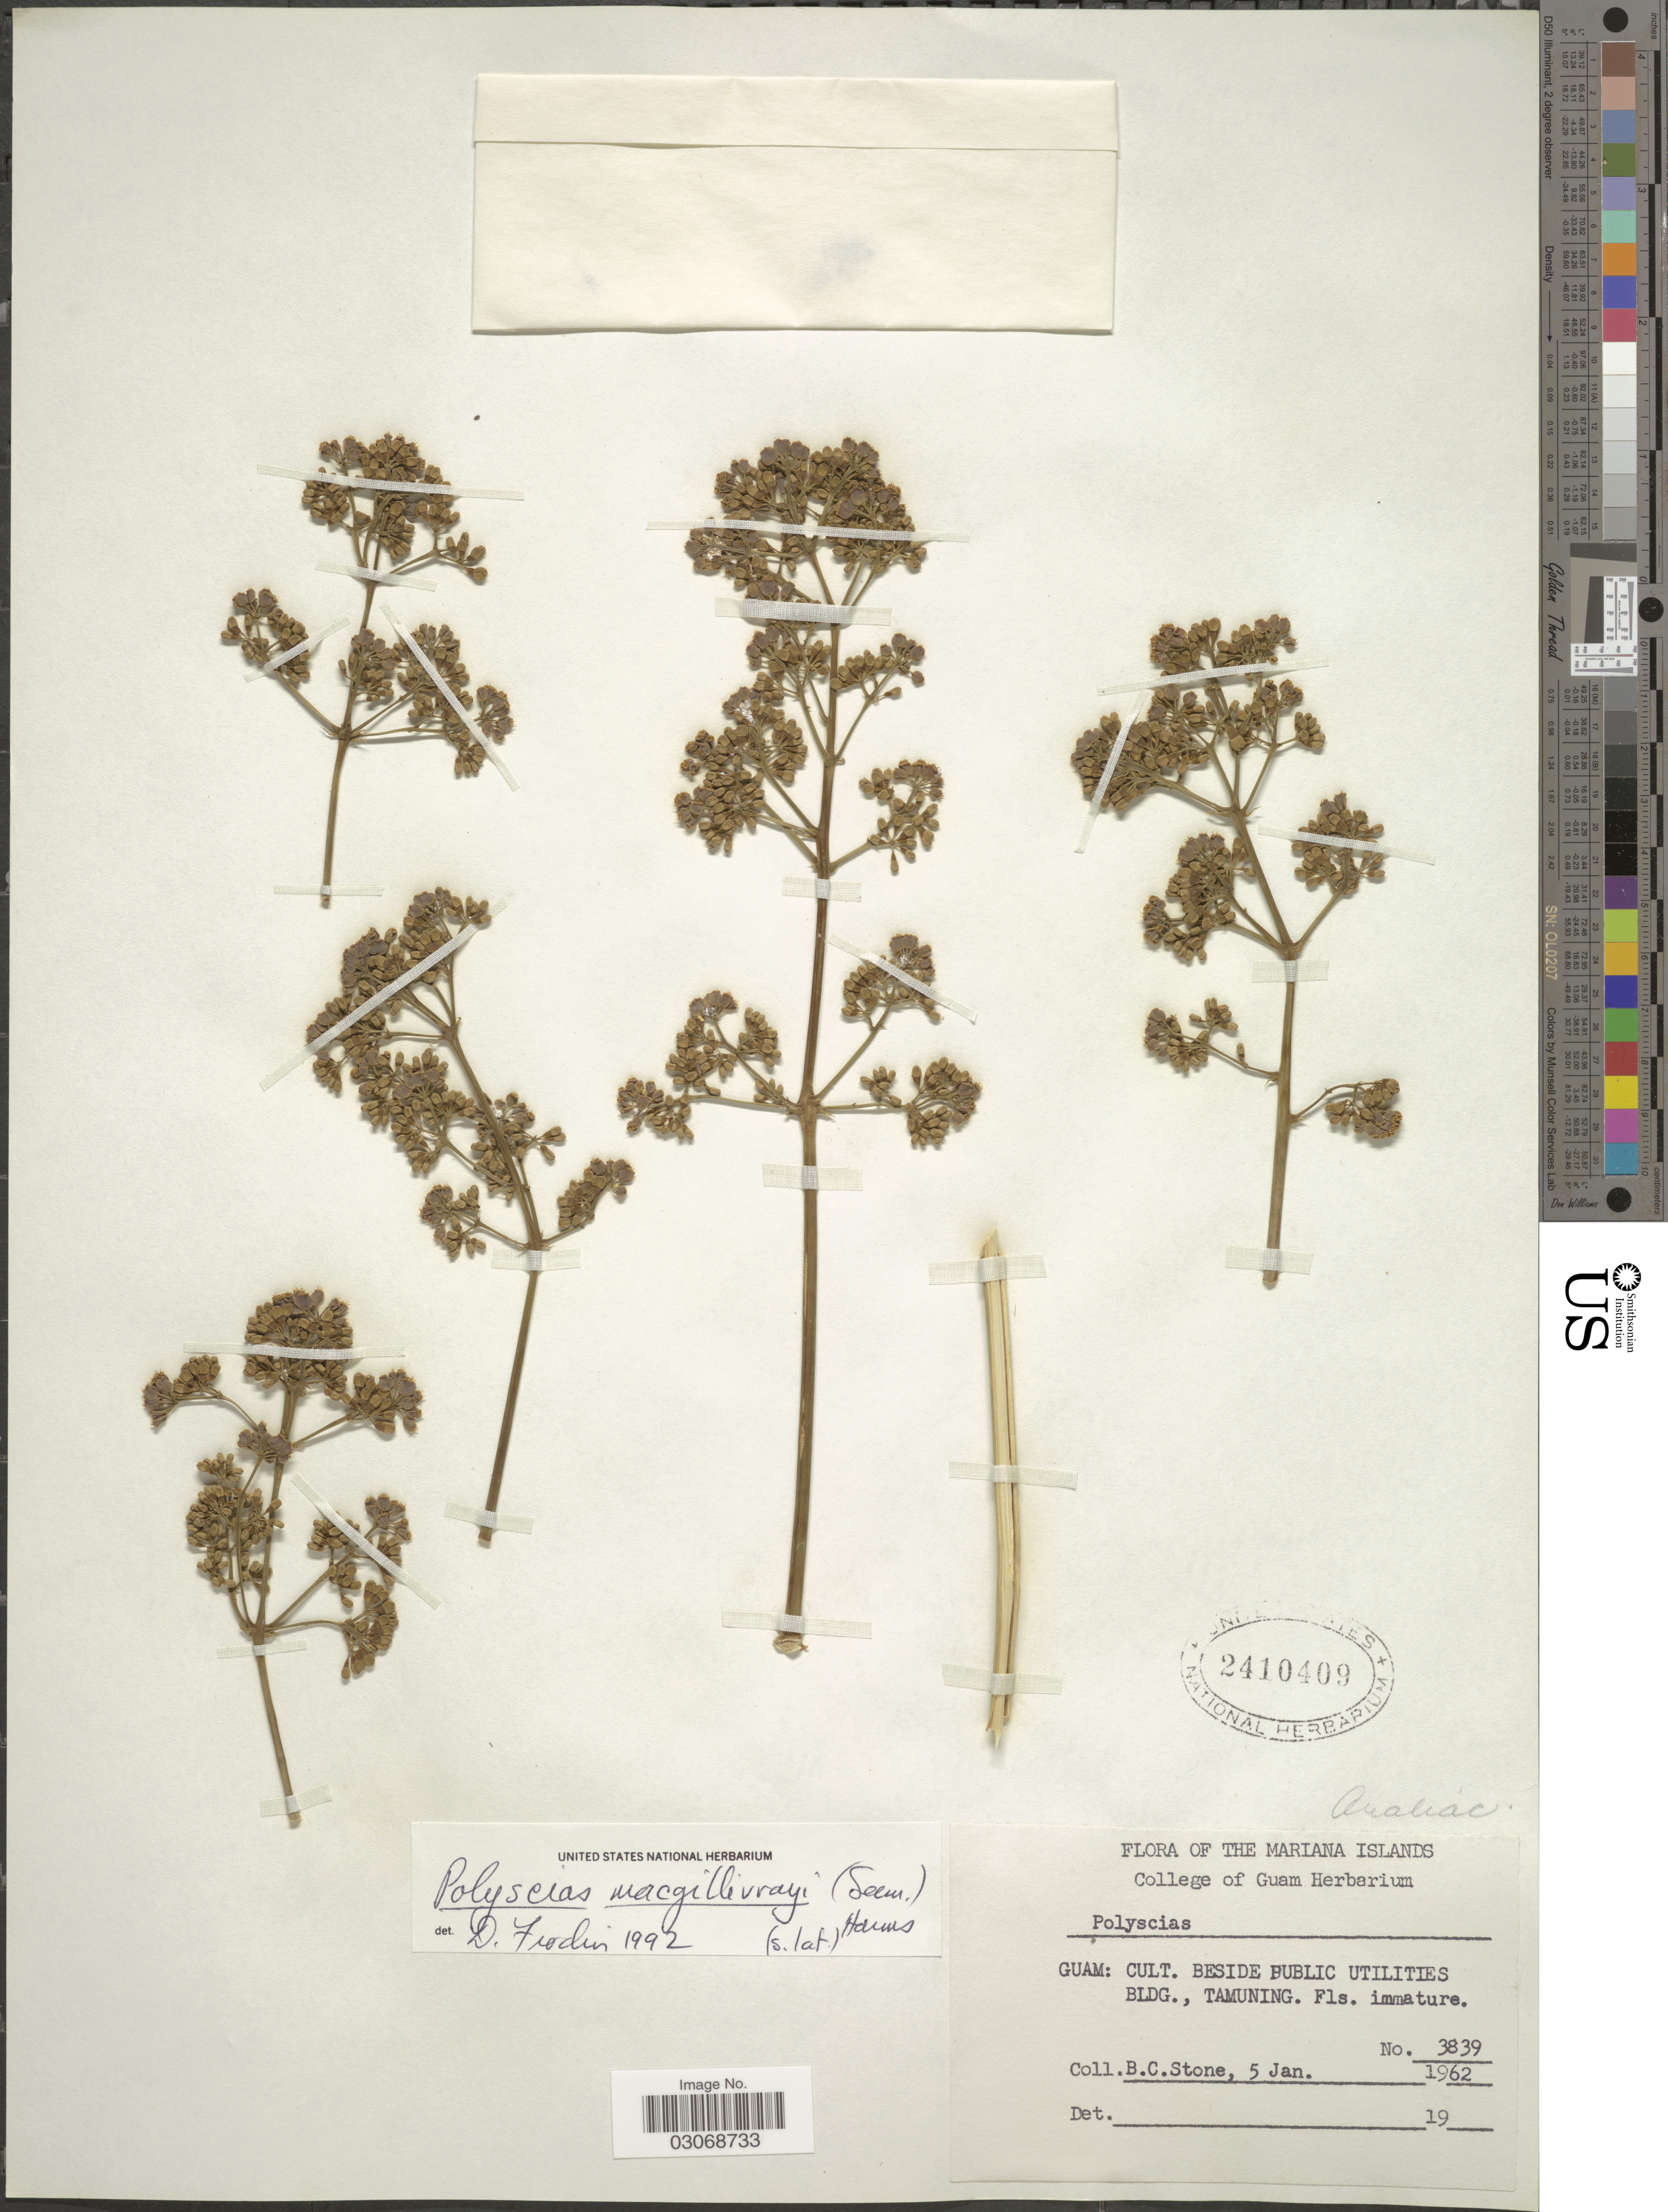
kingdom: Plantae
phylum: Tracheophyta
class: Magnoliopsida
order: Apiales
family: Araliaceae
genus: Polyscias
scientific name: Polyscias macgillivrayi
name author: Harms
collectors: B. C. Stone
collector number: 3839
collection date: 1962-01-05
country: Guam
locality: Cult. Beside Public Utilities BLDG., Tamuning.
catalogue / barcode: US 2410409